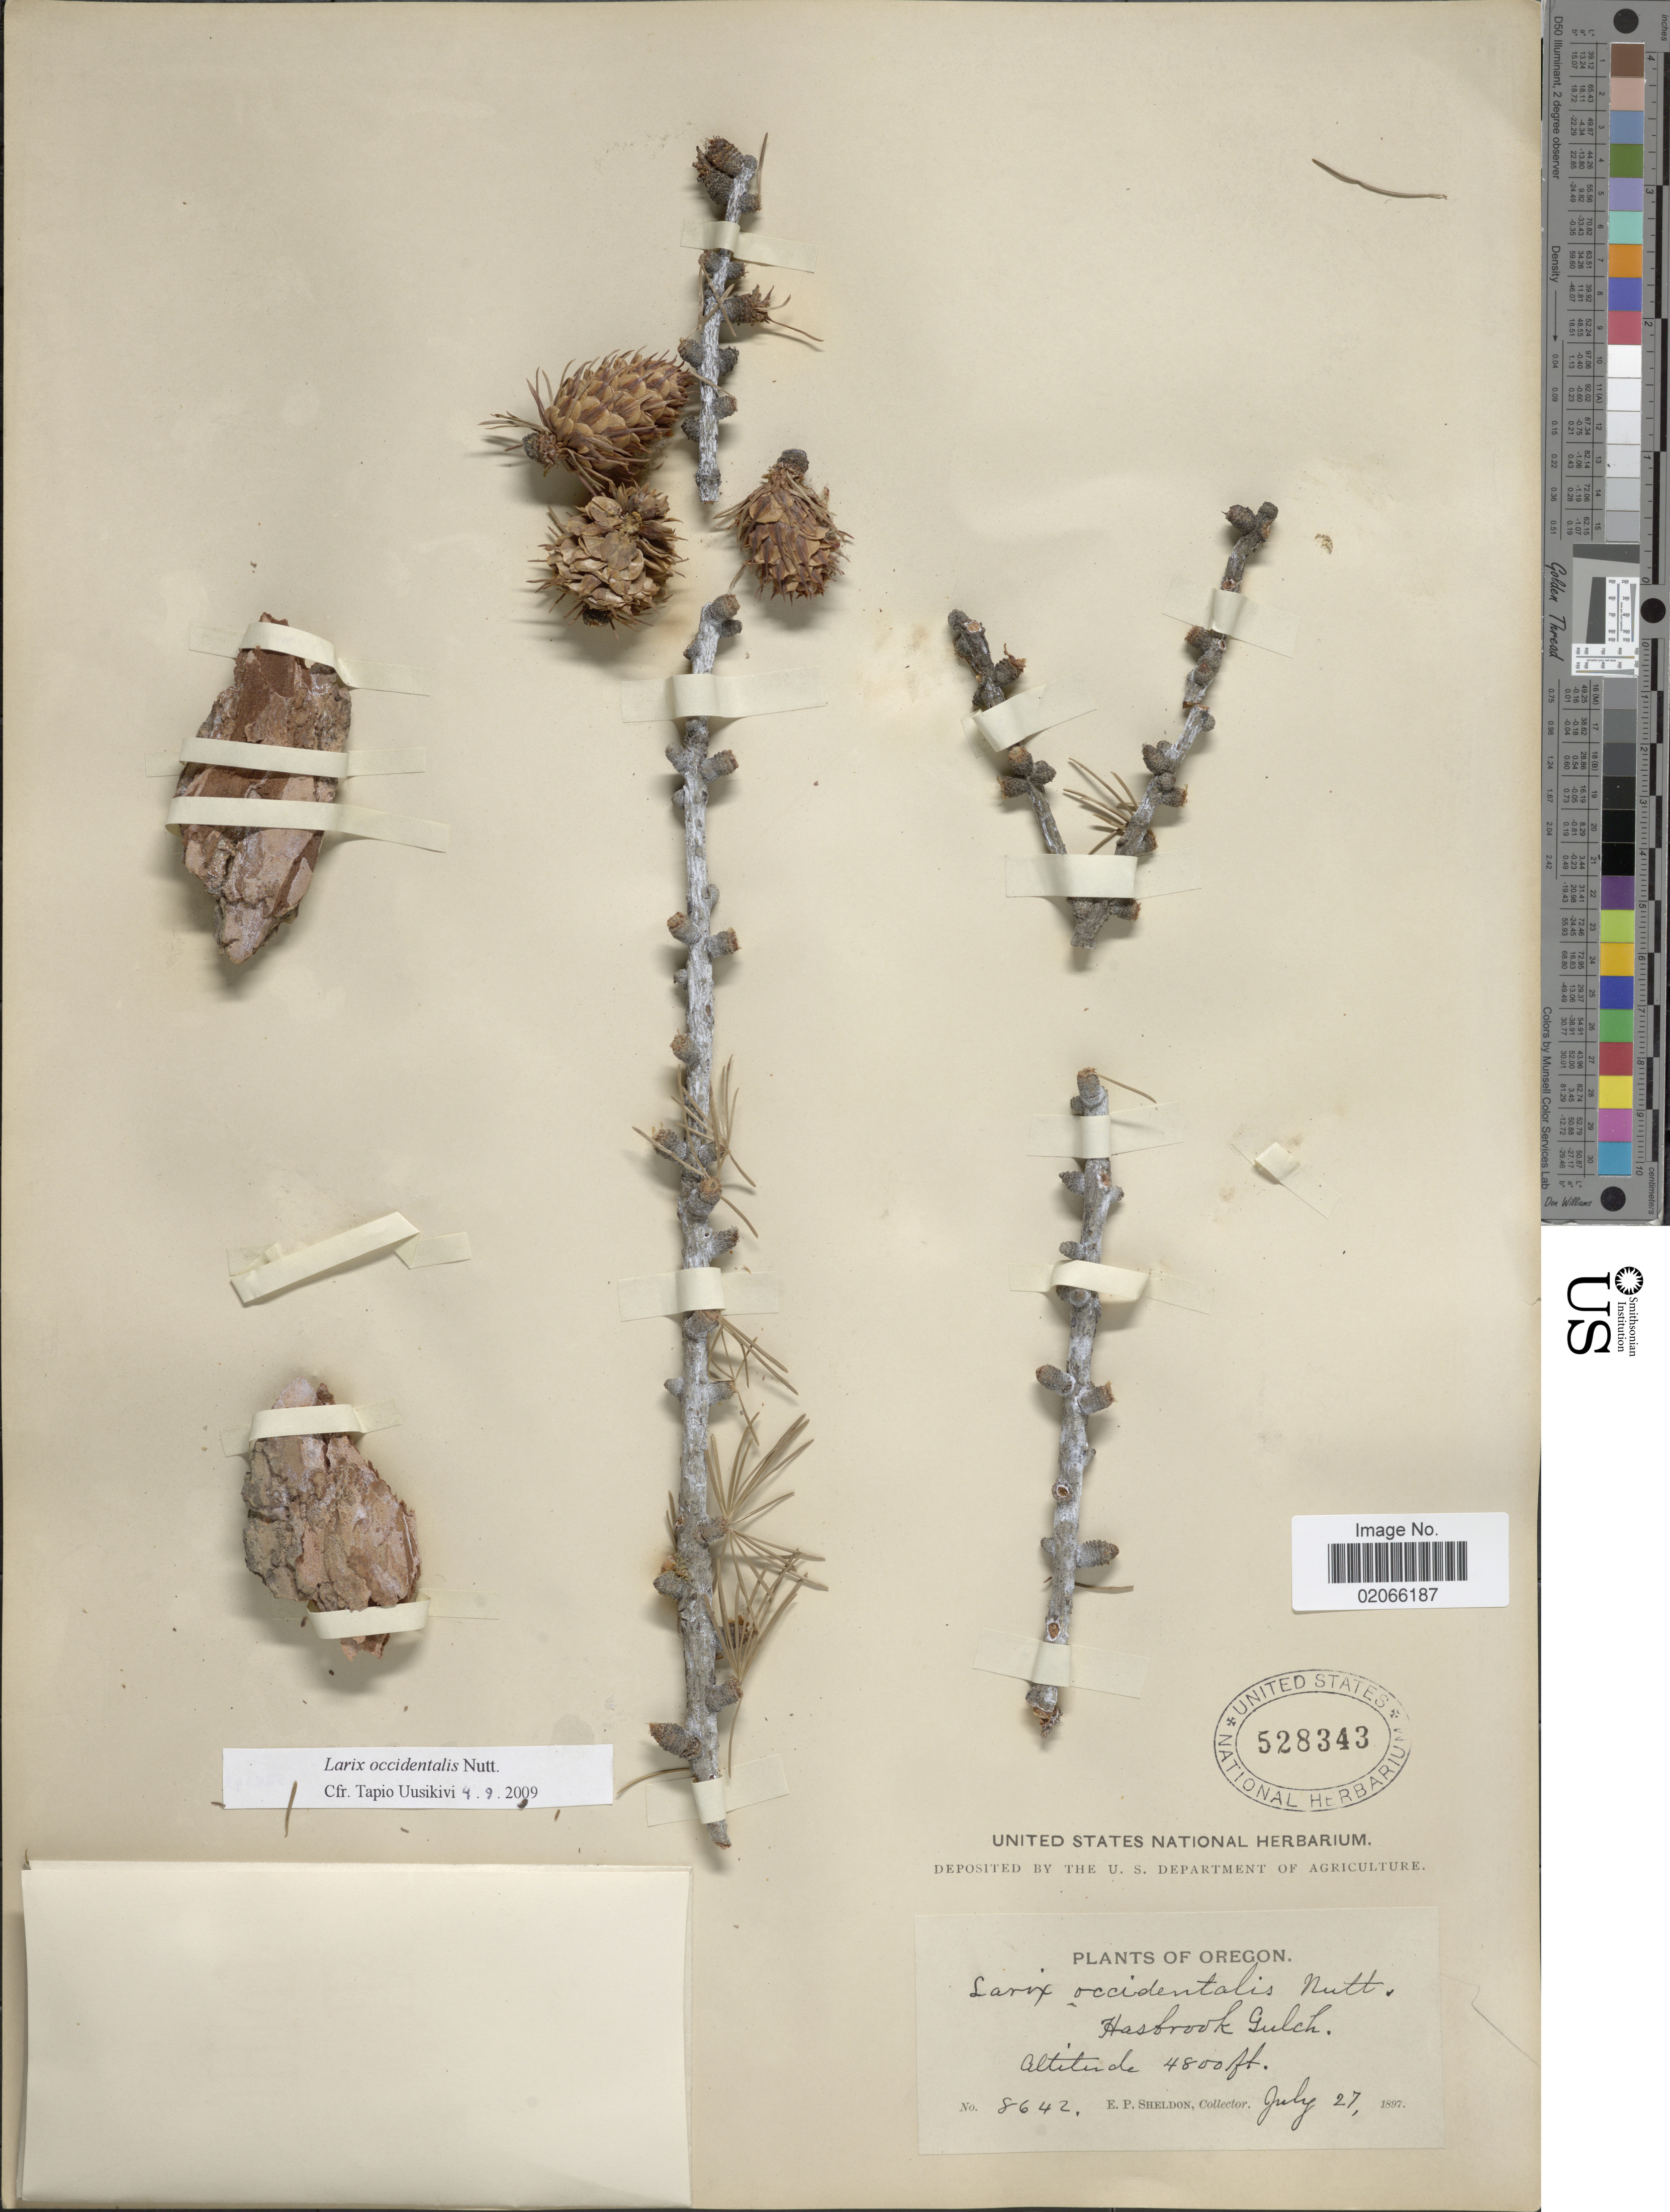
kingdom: Plantae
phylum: Tracheophyta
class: Pinopsida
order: Pinales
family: Pinaceae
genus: Larix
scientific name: Larix occidentalis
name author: Nutt.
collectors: E. P. Sheldon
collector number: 8642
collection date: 1897-07-27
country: United States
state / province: Oregon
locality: Oregon, Hasbrook Gulch.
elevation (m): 1463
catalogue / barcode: US 528343